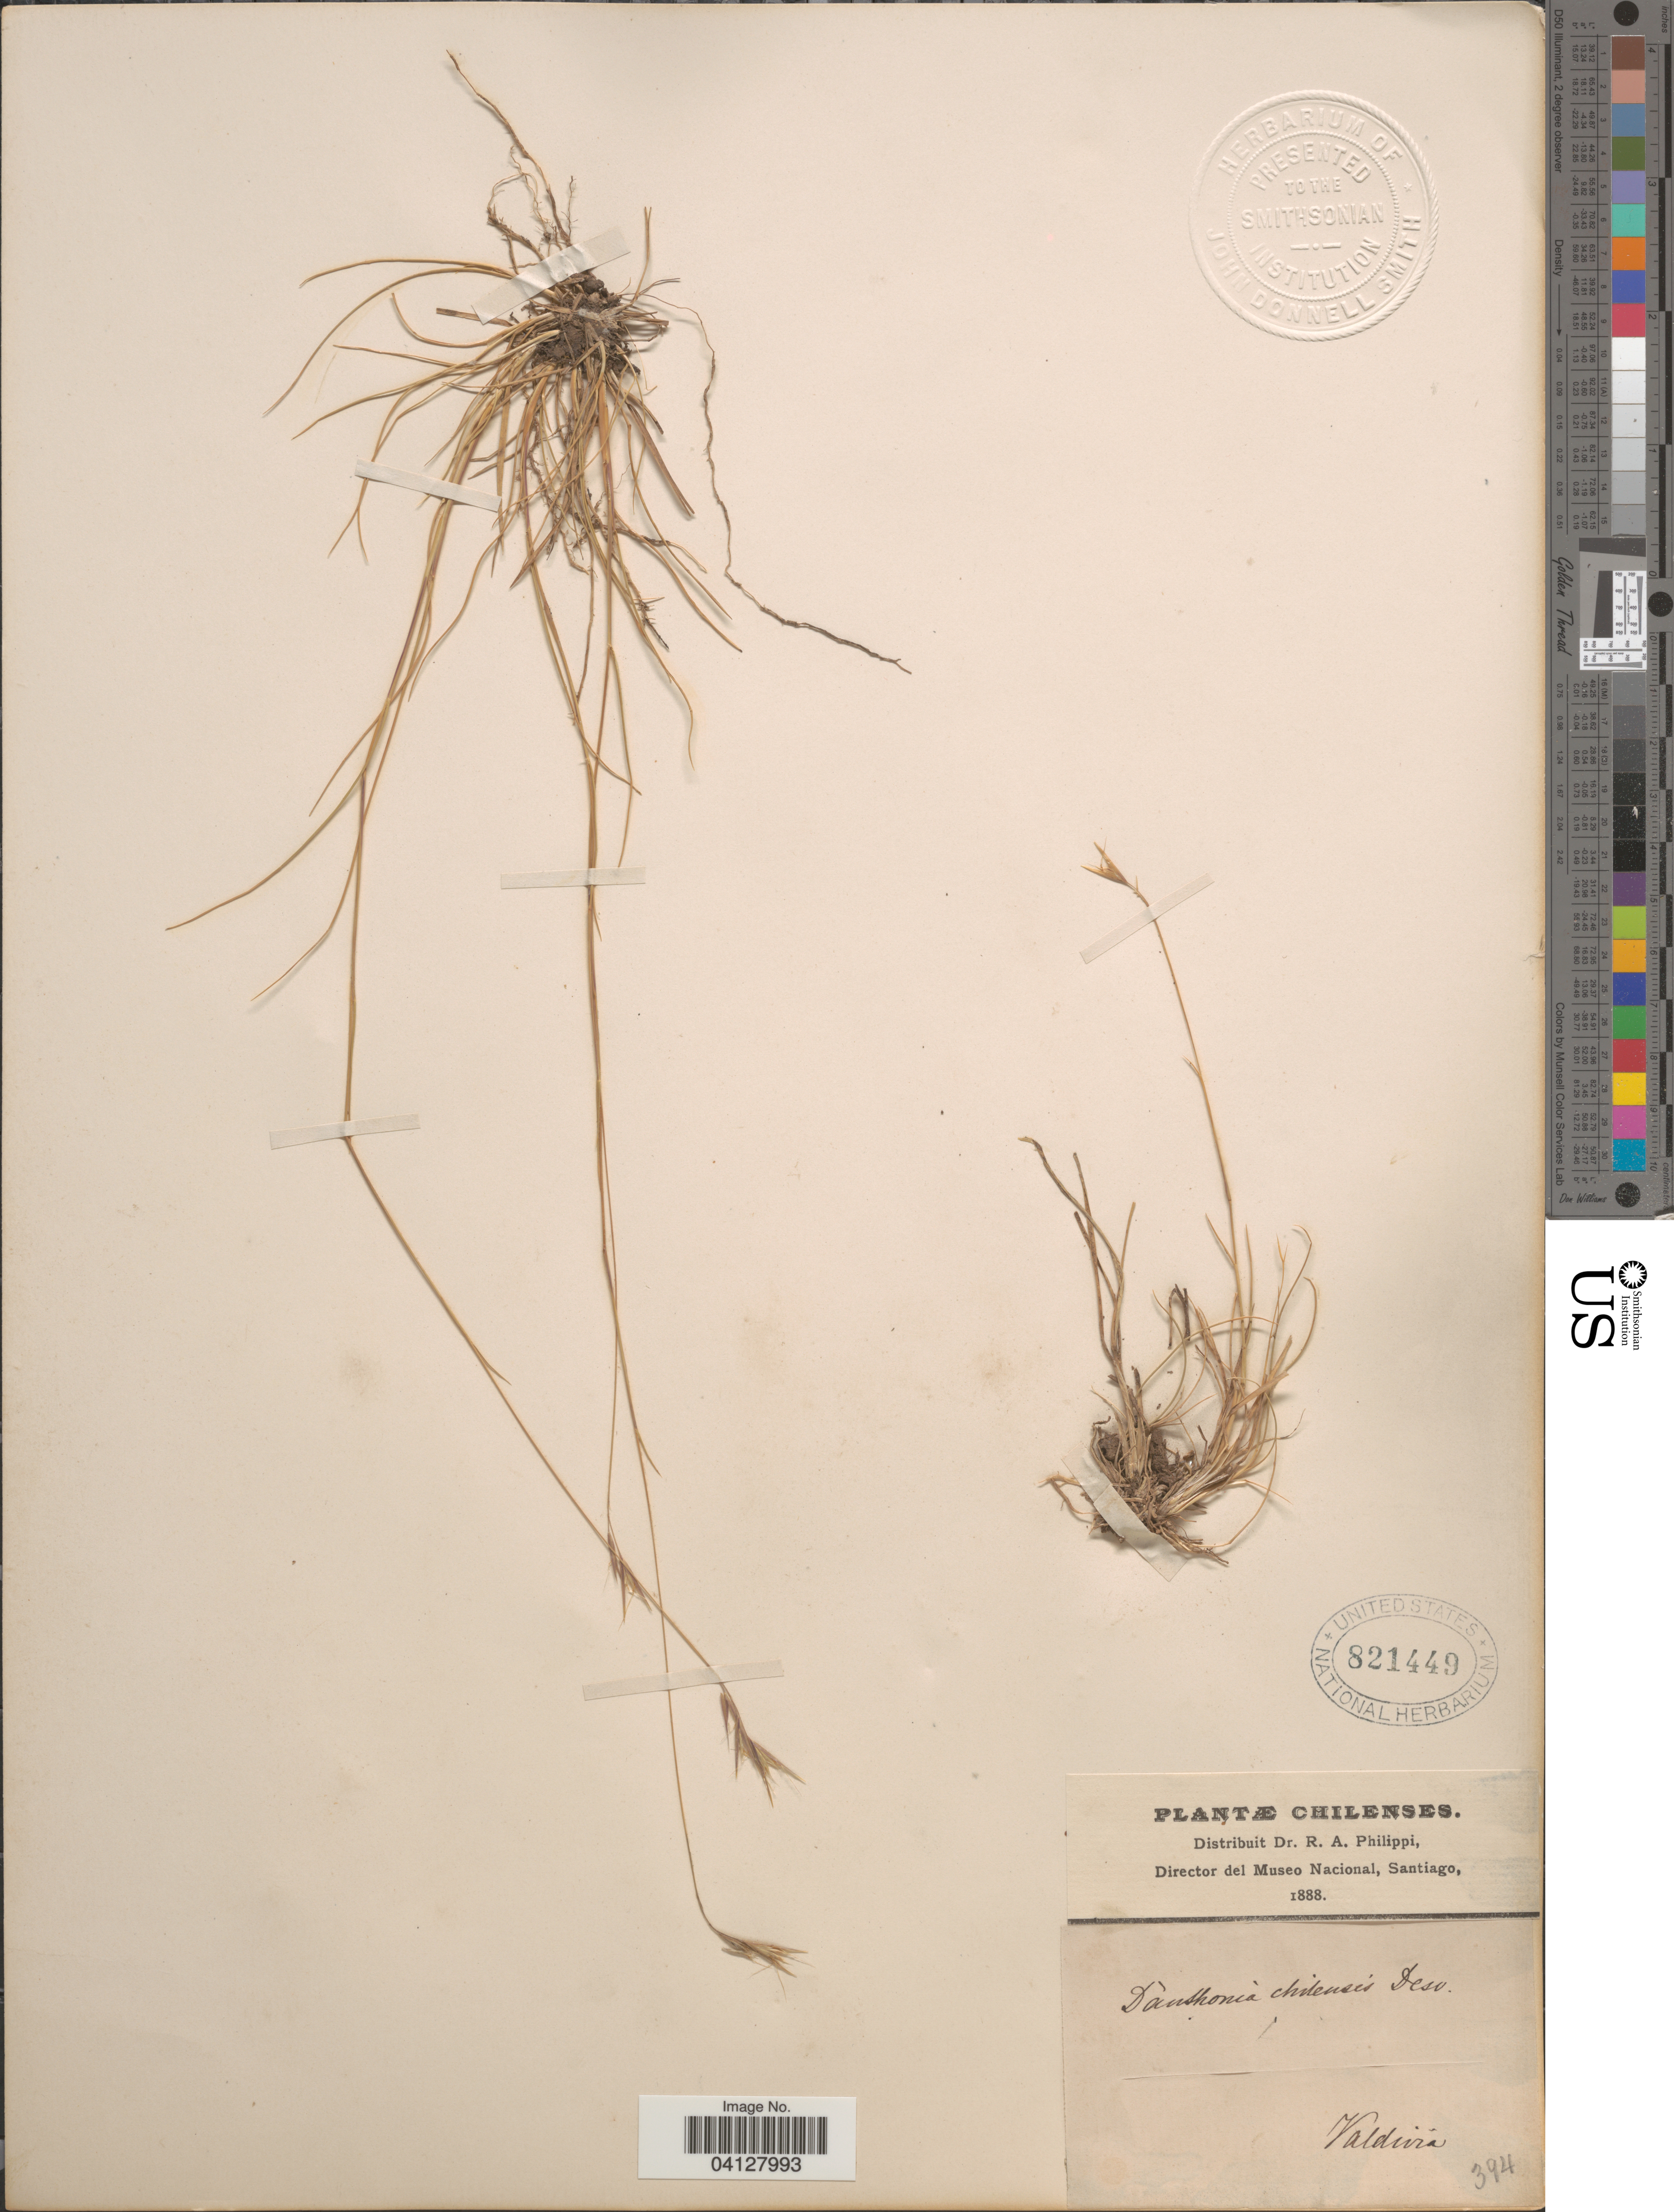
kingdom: Plantae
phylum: Tracheophyta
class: Liliopsida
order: Poales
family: Poaceae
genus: Danthonia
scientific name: Danthonia chilensis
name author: É. Desv.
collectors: R. A. Philippi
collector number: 394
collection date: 1888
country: Chile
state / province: Los Ríos (XIV)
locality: Valdivia.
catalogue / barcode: US 821449